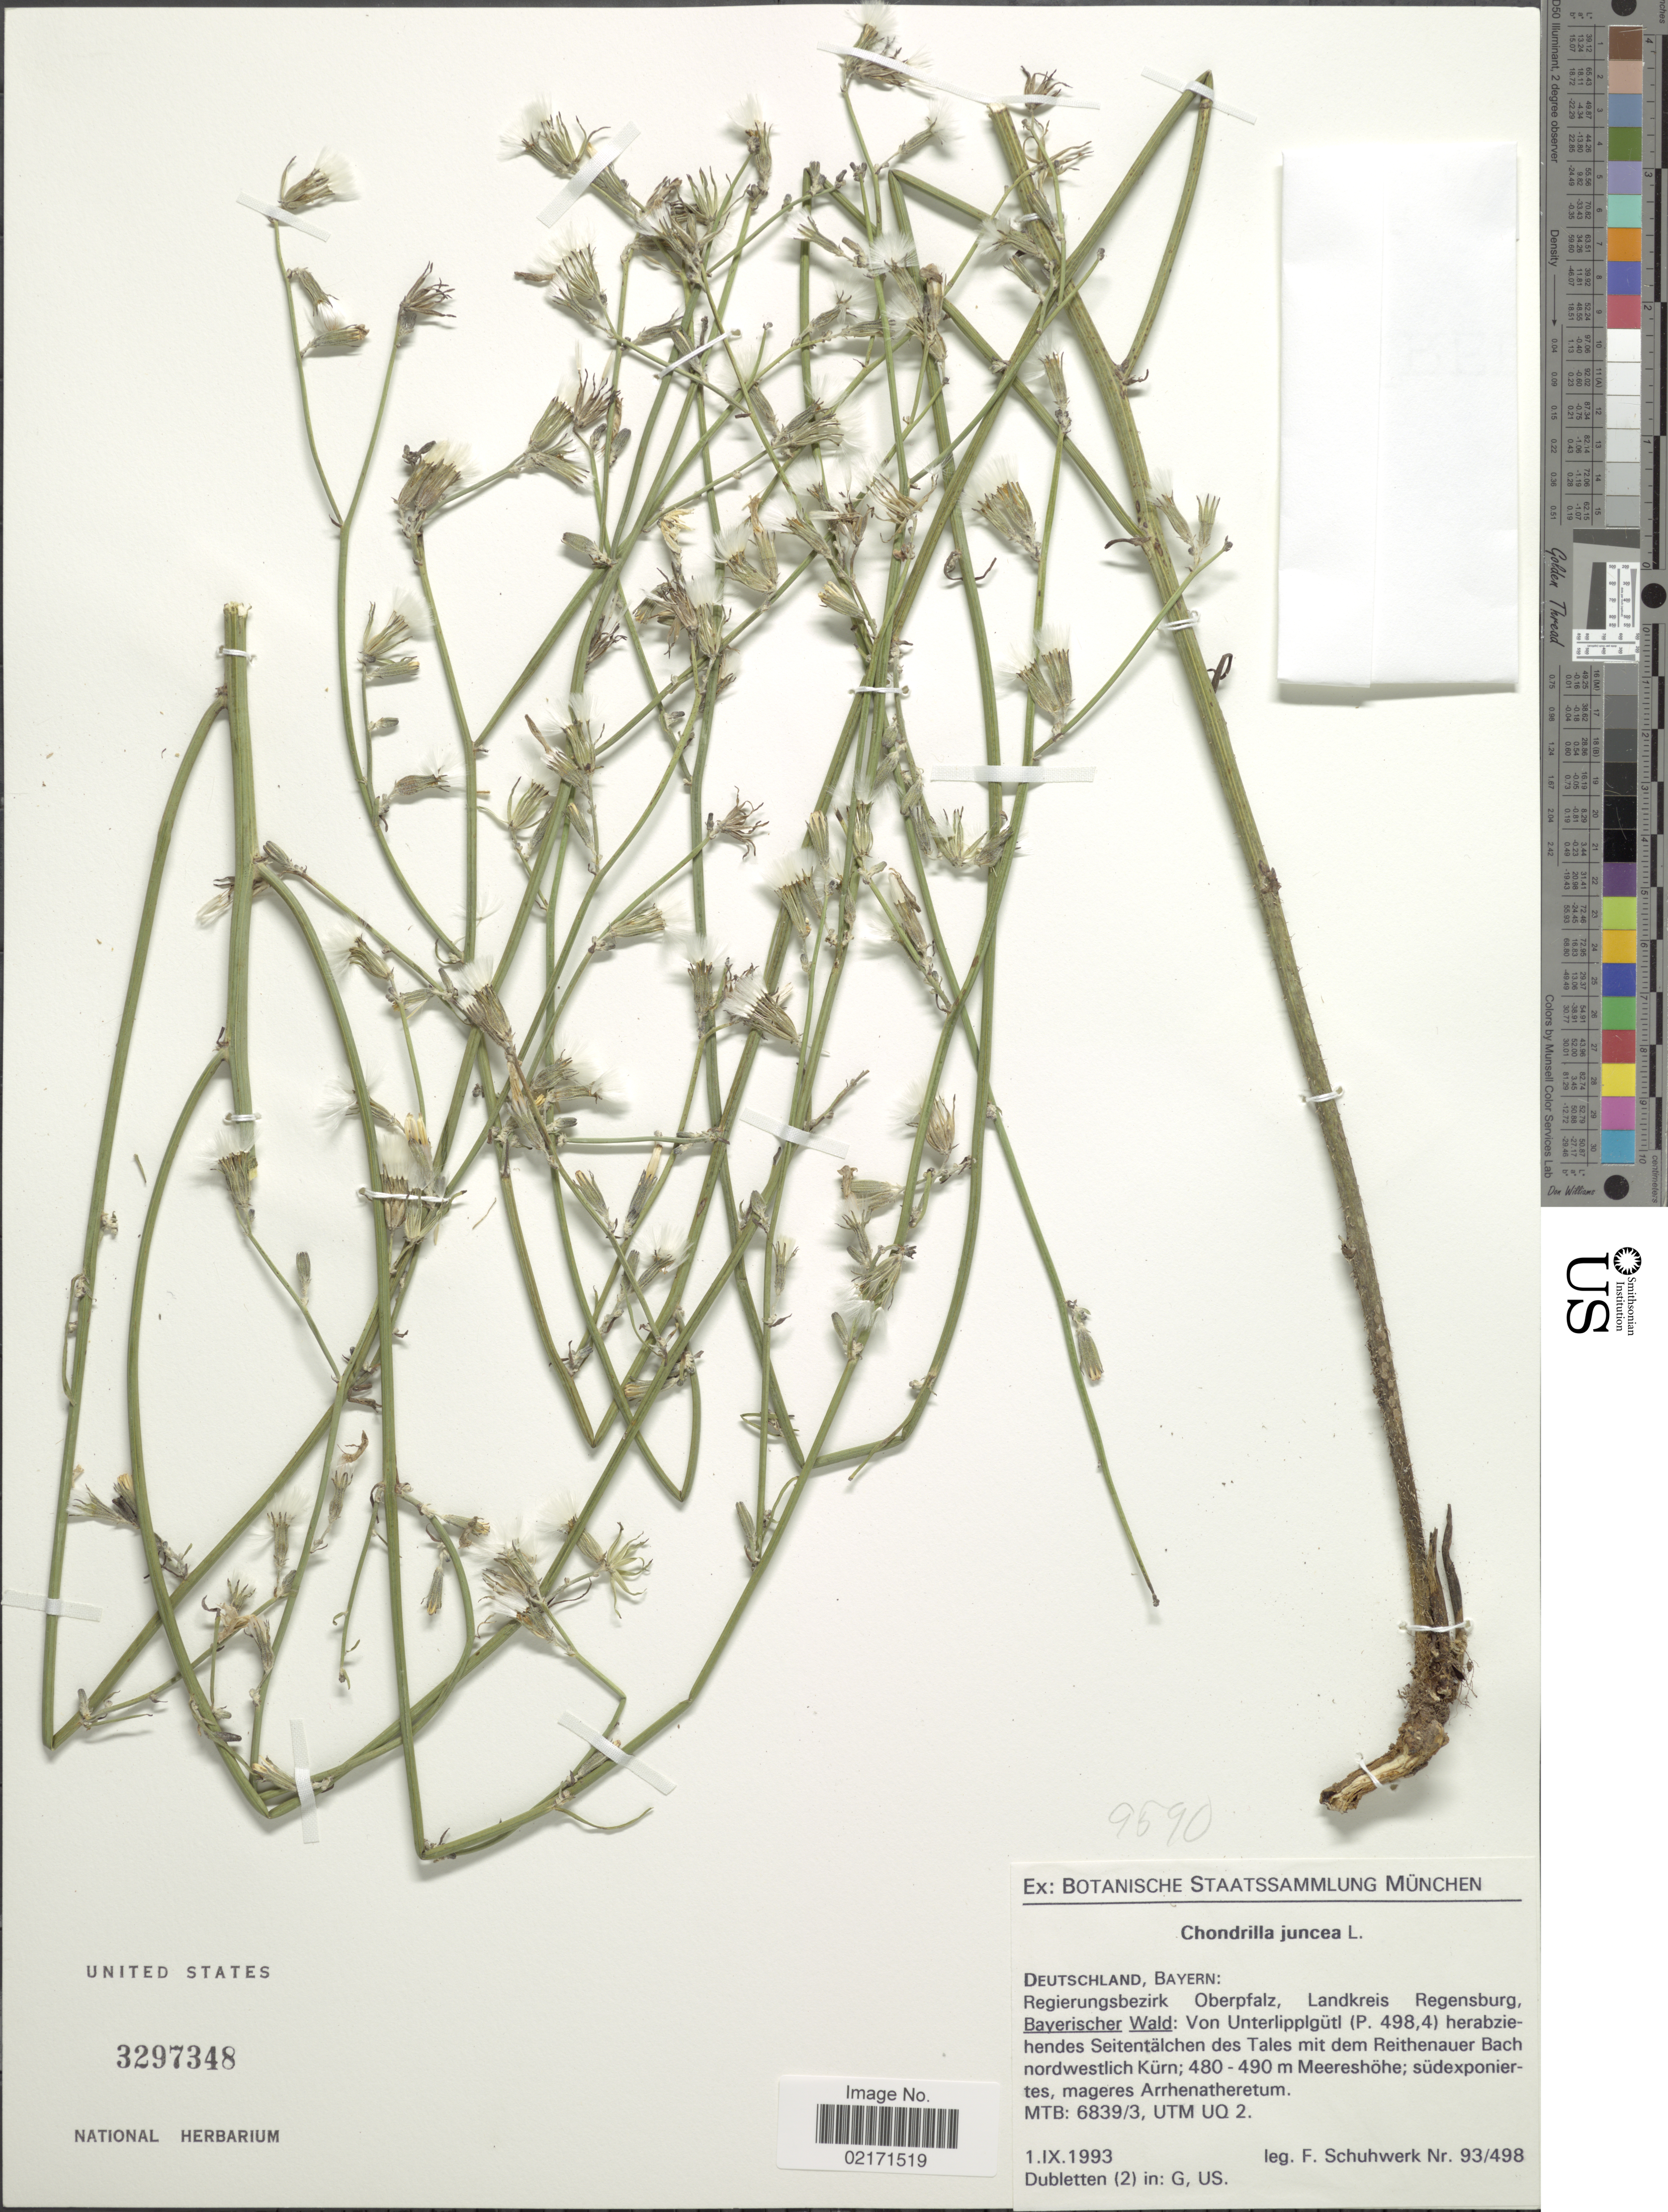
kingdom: Plantae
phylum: Tracheophyta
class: Magnoliopsida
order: Asterales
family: Asteraceae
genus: Chondrilla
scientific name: Chondrilla juncea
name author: L.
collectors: Schuhwerk, F.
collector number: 93/498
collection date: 1993-09-01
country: Germany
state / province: Bayern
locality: Regierungsbezirk Oberpfalz, Landkreis Regensburg Baverischer Wald, MTB: 6839/3, UTM UQ 2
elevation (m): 480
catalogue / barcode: US 3297348